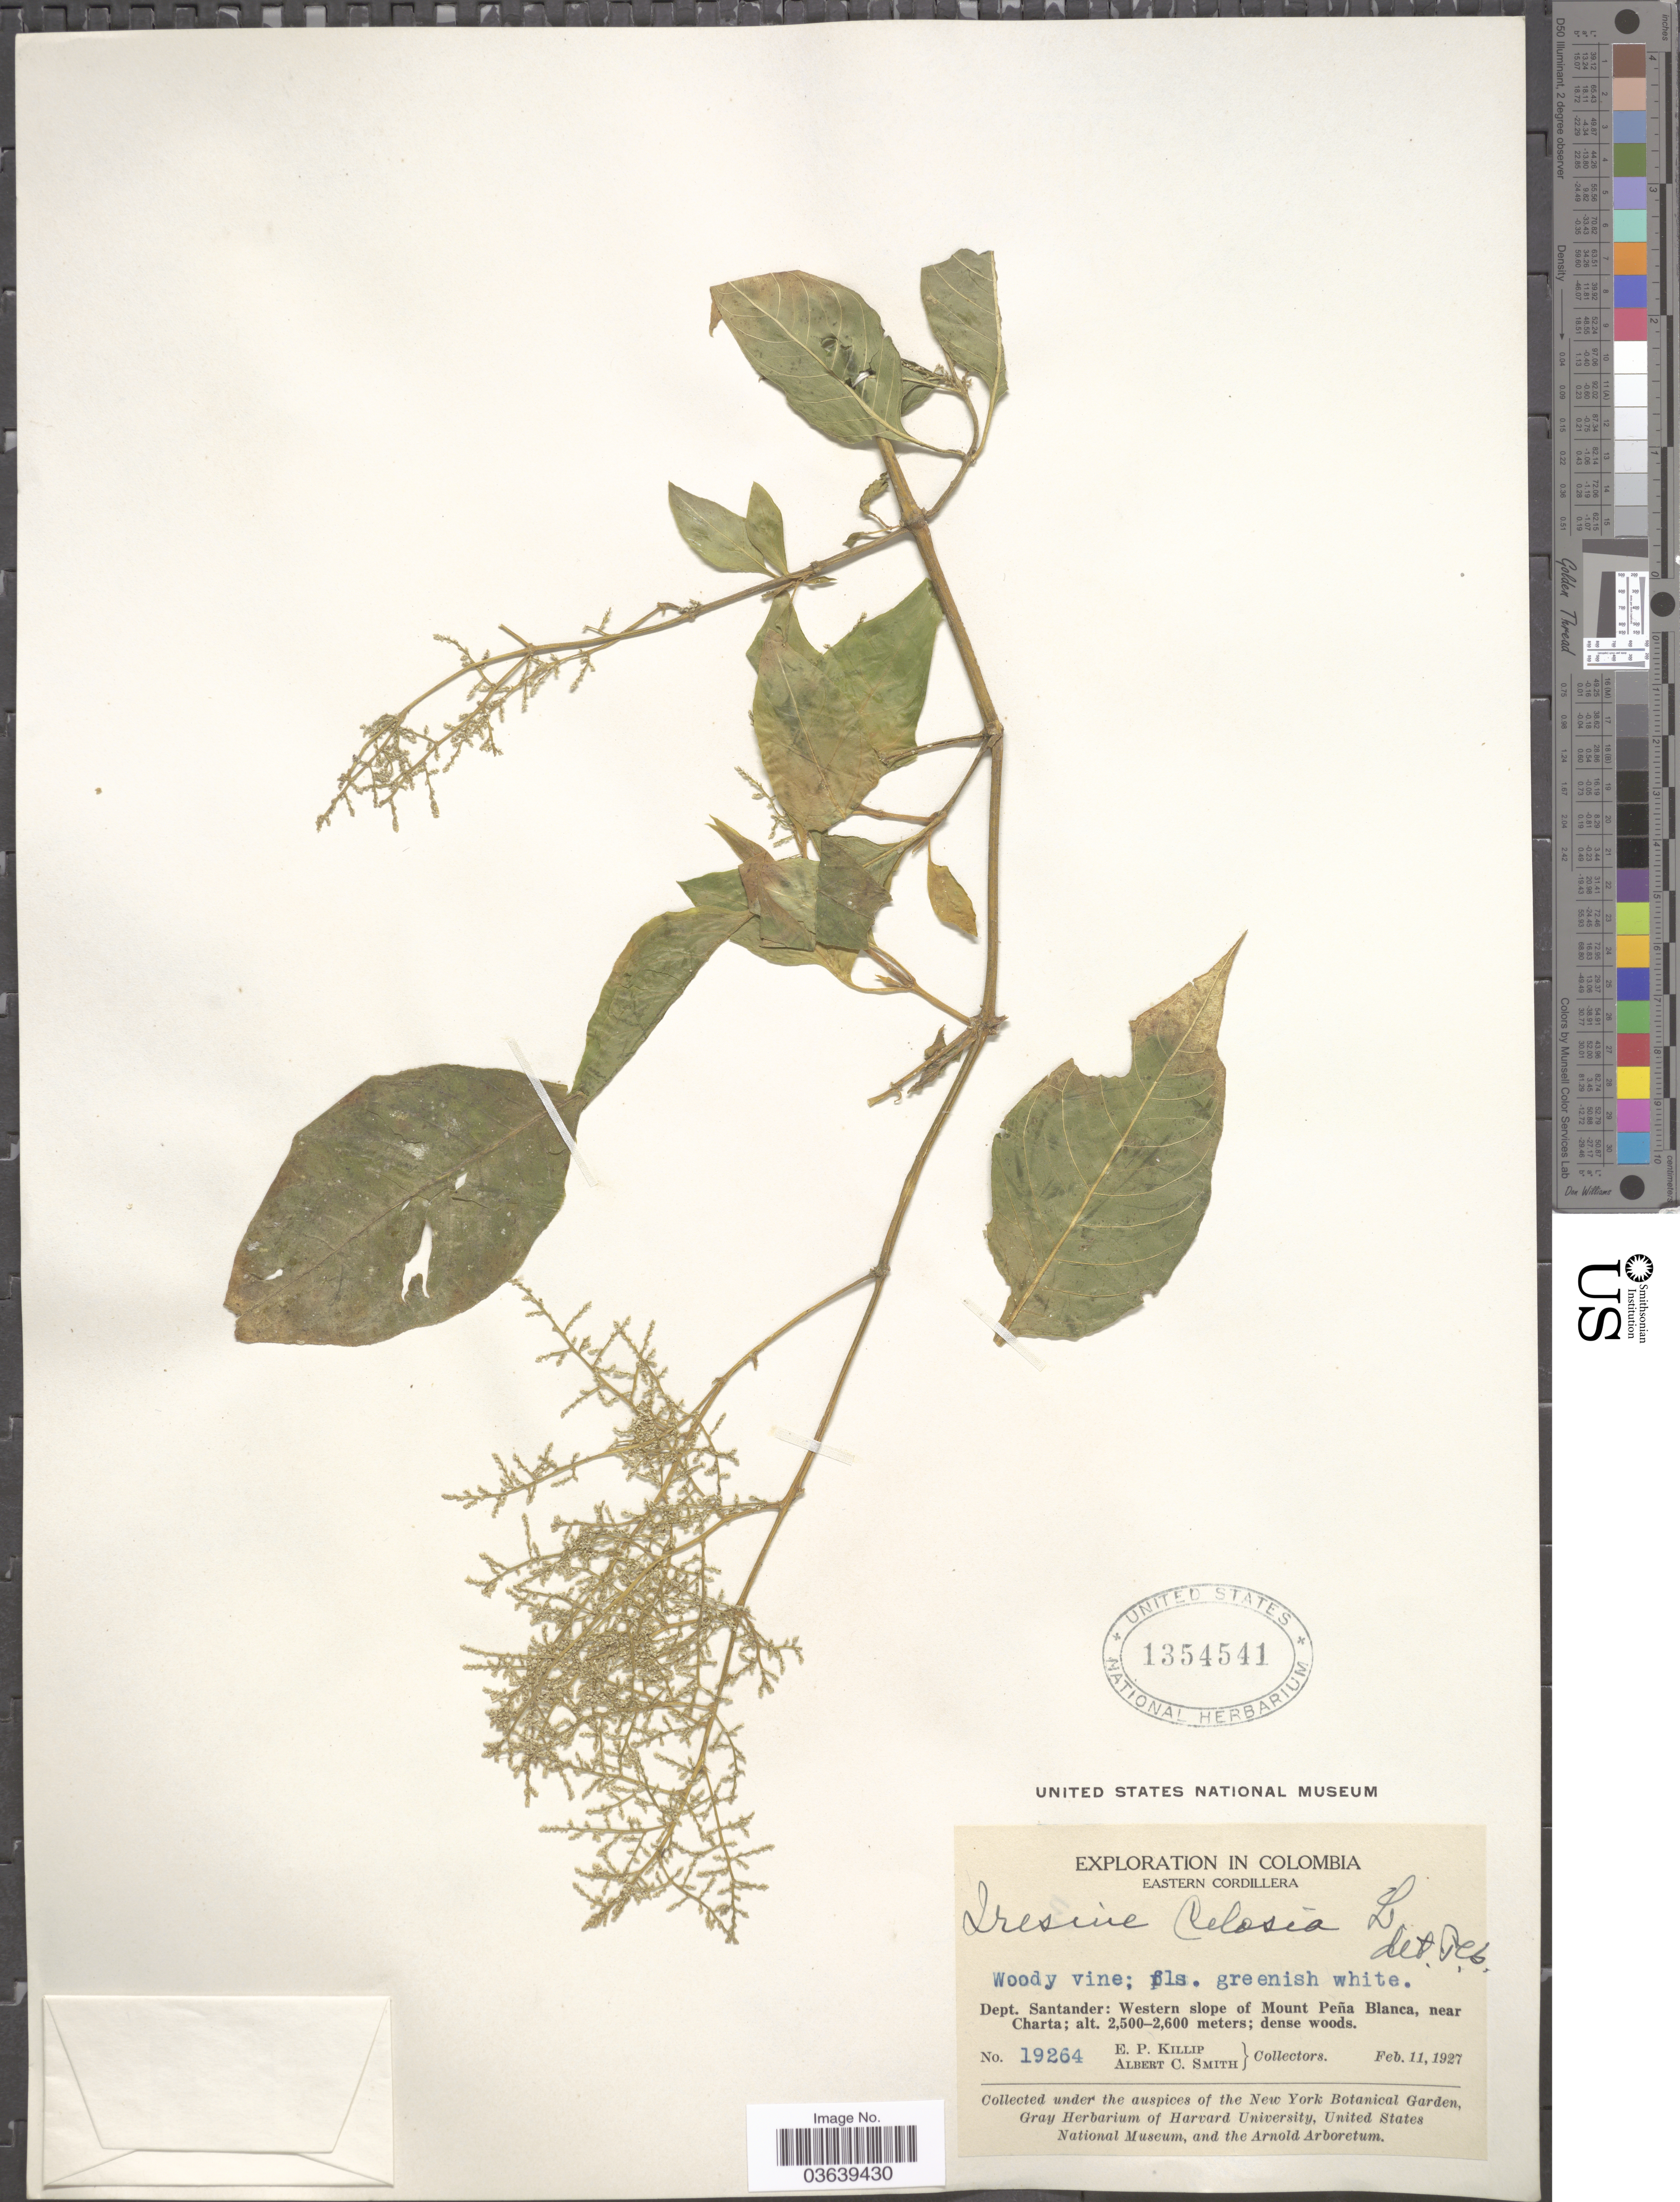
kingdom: Plantae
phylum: Tracheophyta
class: Magnoliopsida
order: Caryophyllales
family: Amaranthaceae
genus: Iresine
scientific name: Iresine celosia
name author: L.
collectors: E. P. Killip & A. C. Smith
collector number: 19264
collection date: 1927-02-11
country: Colombia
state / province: Santander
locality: Eastern Cordillera. Dept. Santander. Western slope of Mount Peña Blanca, near Charta.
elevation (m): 2500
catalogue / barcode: US 1354541